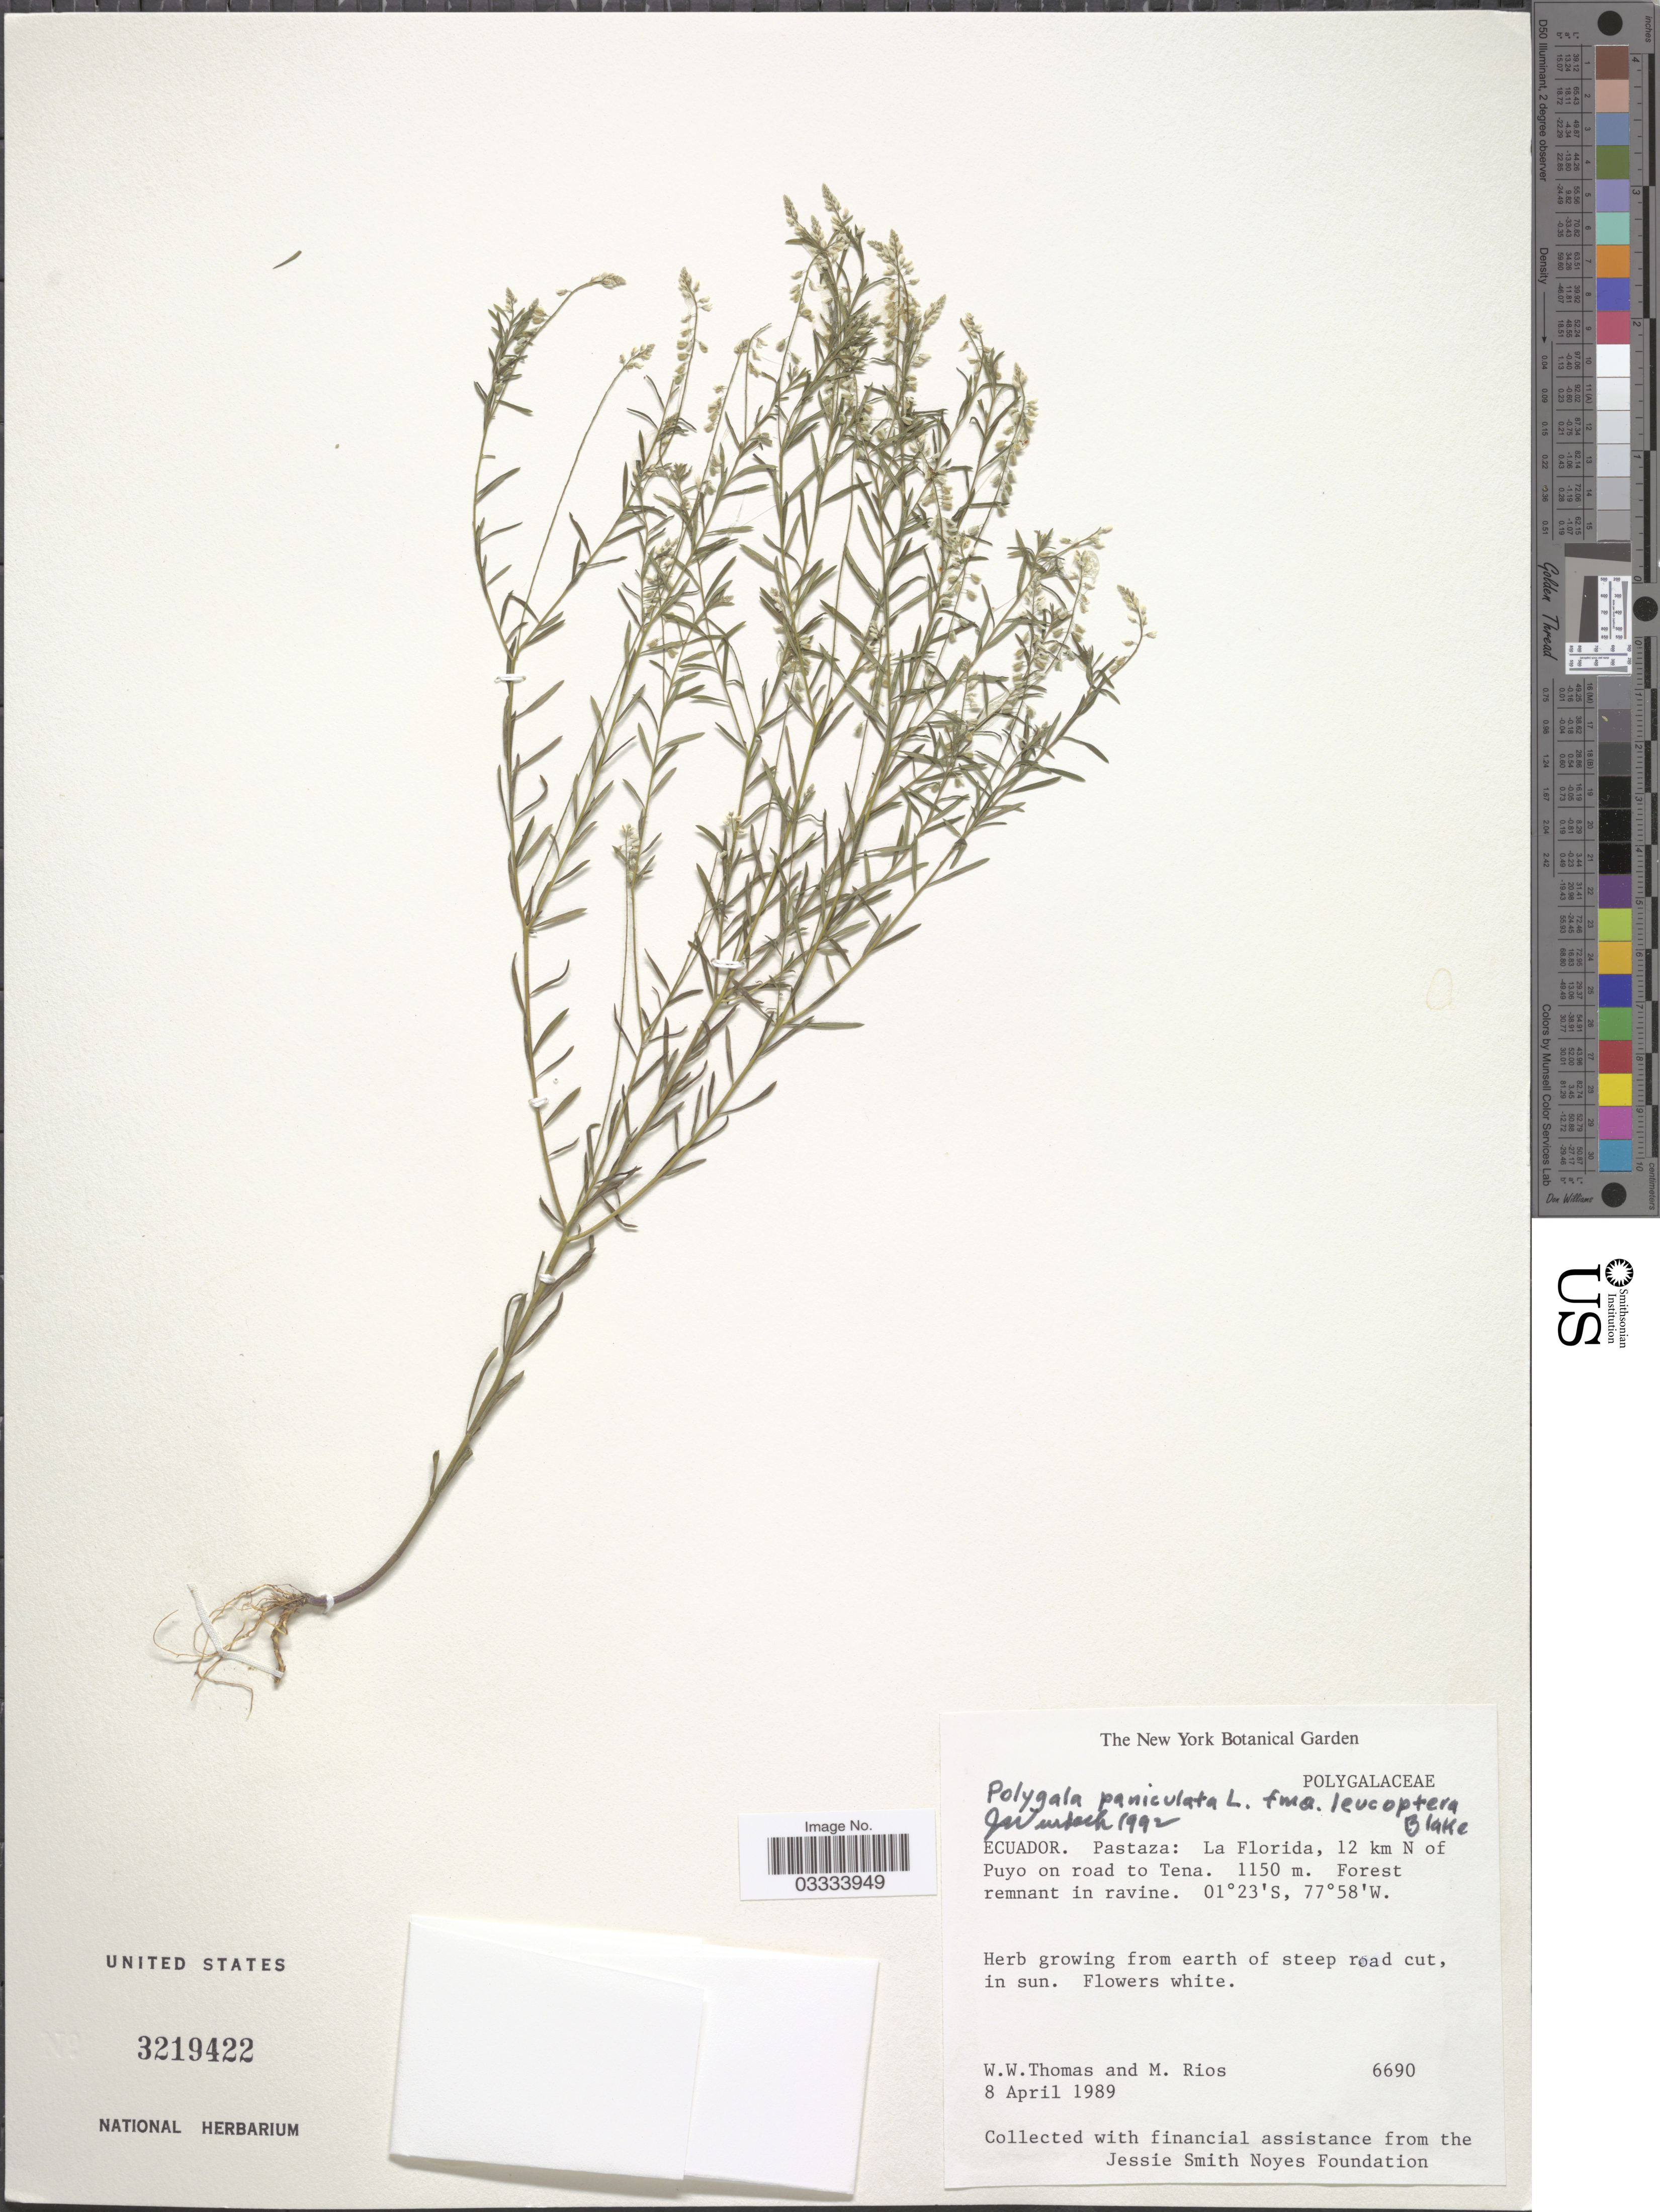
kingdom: Plantae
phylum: Tracheophyta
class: Magnoliopsida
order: Fabales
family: Polygalaceae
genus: Polygala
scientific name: Polygala paniculata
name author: L.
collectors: W. Thomas & M. Rios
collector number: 6690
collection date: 1989-04-08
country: Ecuador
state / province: Pastaza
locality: La Florida, 12 km N of Puyo on road to Tena.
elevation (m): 1150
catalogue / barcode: US 3219422